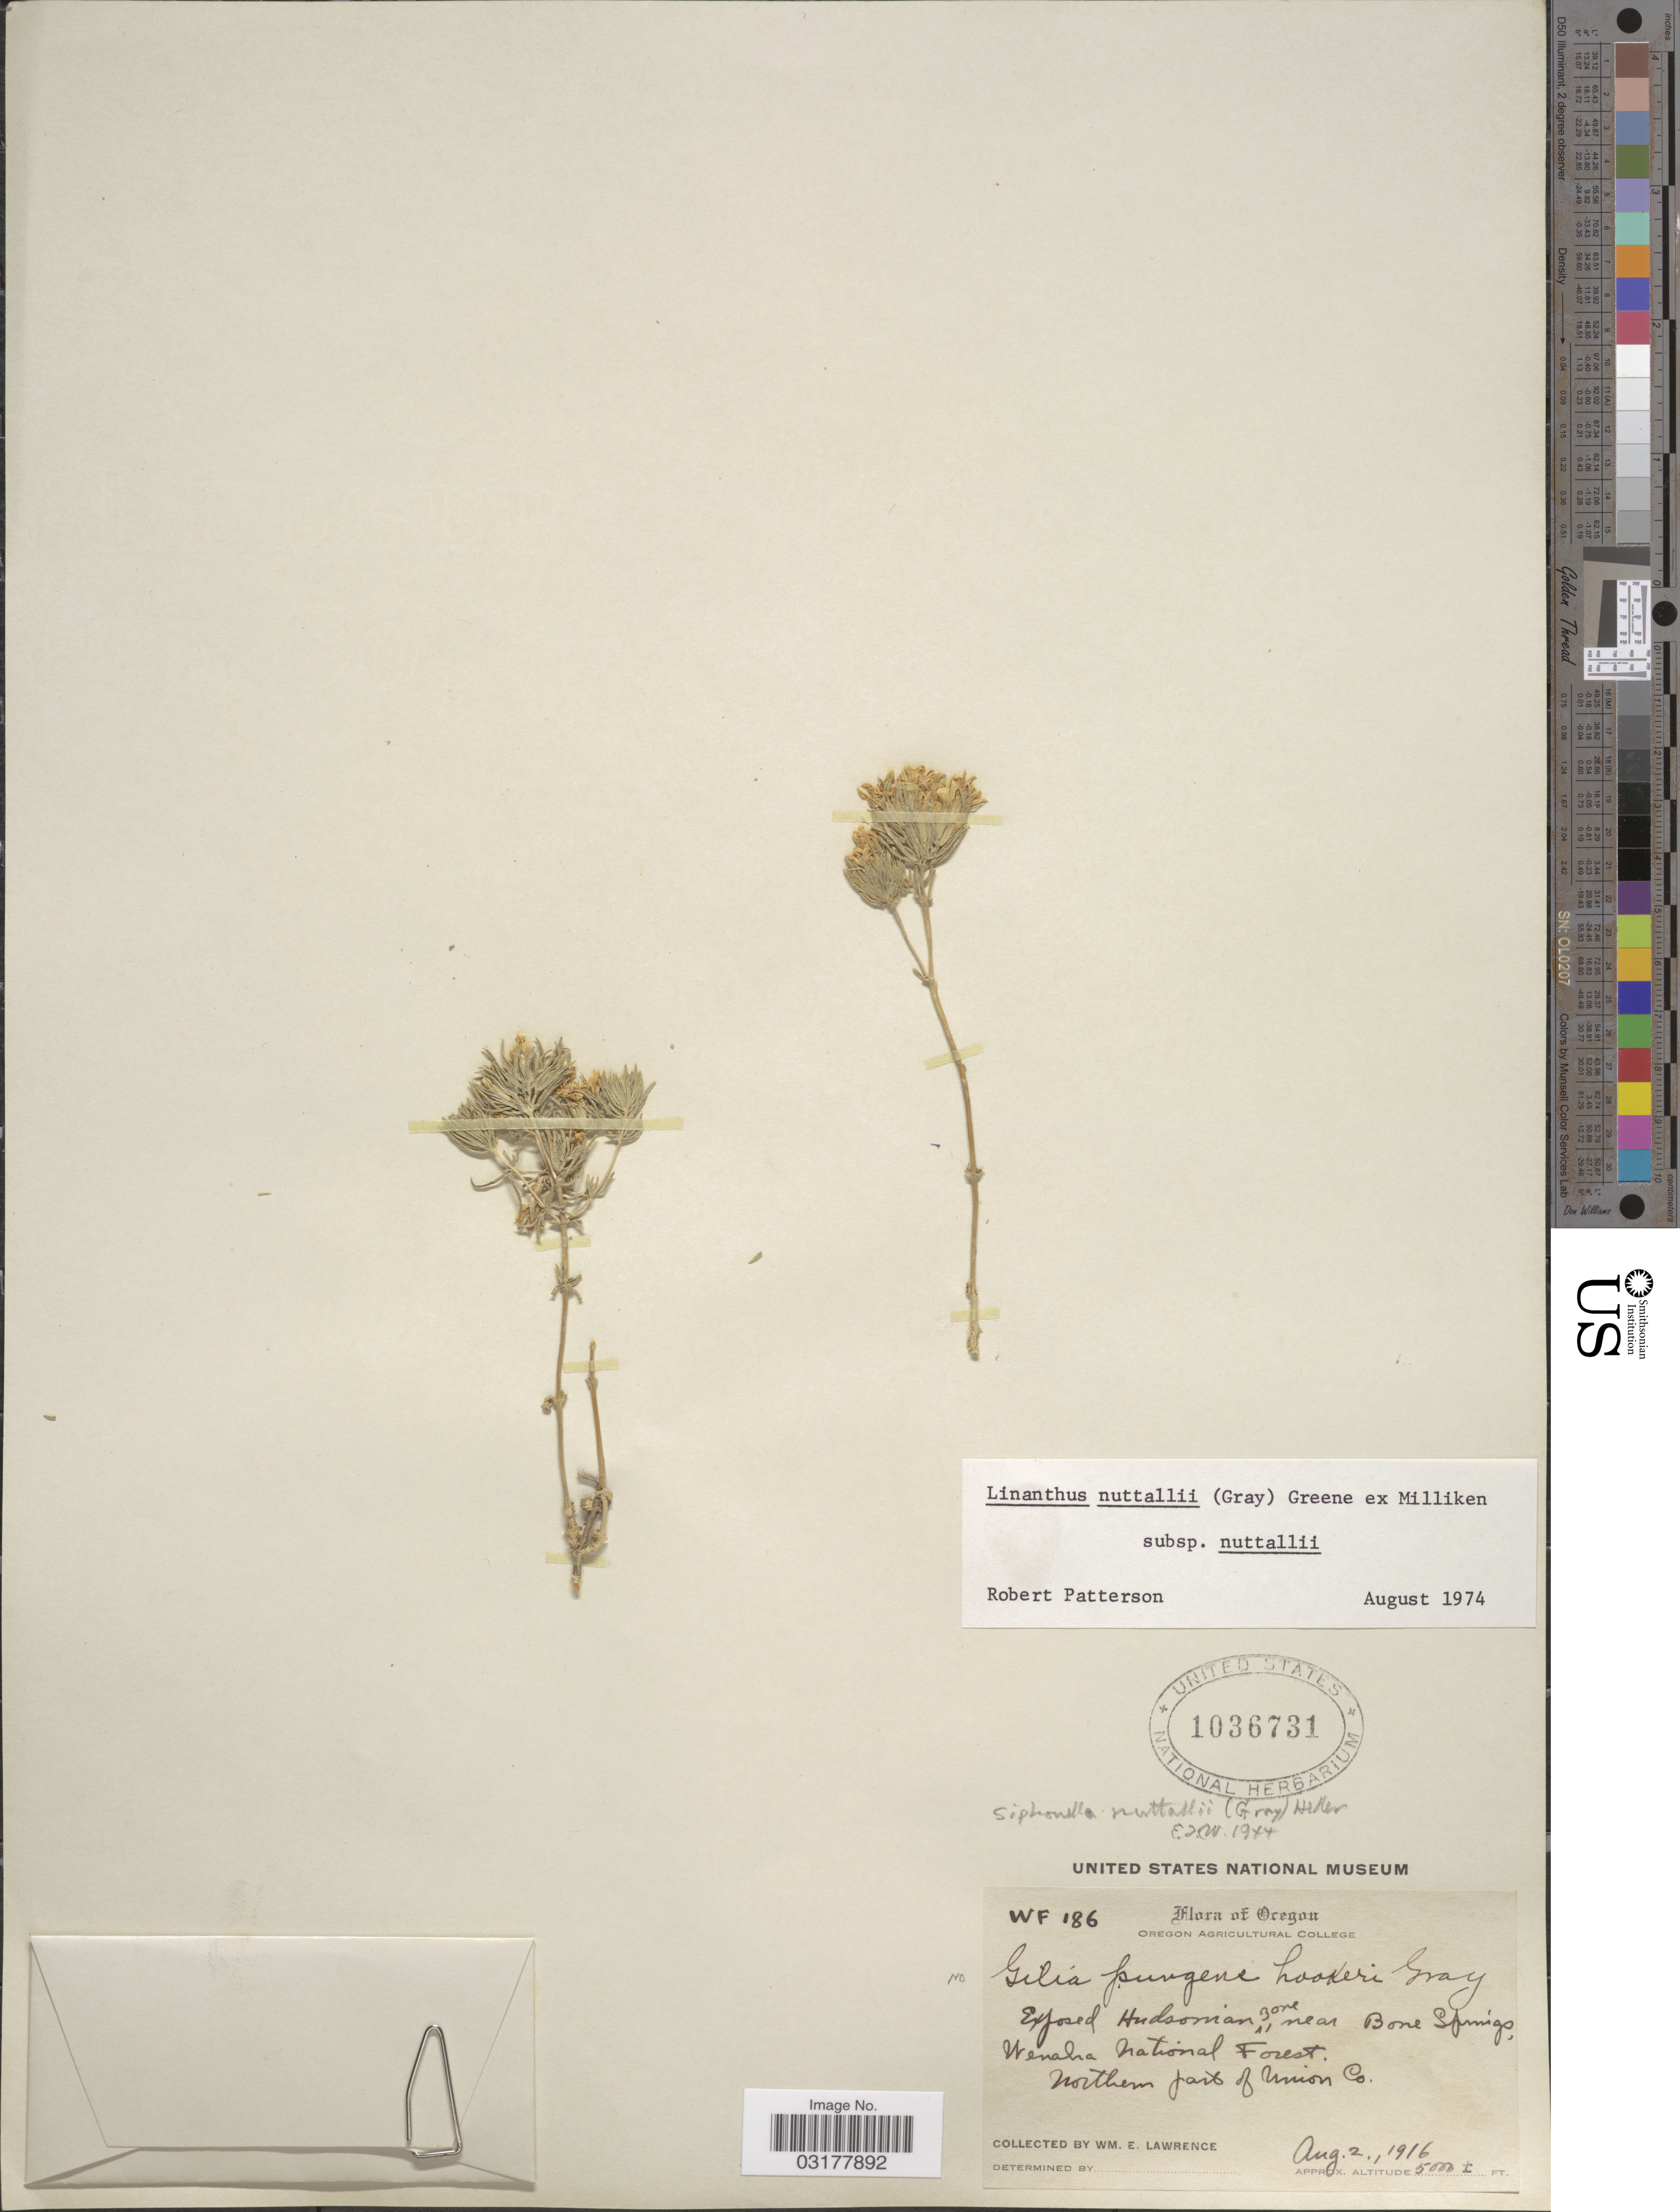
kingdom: Plantae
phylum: Tracheophyta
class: Magnoliopsida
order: Ericales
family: Polemoniaceae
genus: Leptosiphon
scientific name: Leptosiphon nuttallii subsp. nuttallii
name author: (A. Gray) J.M. Porter & L.A. Johnson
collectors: W. Lawrence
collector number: WF186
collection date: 1916-08-02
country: United States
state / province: Oregon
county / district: Union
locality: Exposed Hudsonian zone, near Bone Springs, Wenaha National Forest. Northern part of & Union Co.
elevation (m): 1524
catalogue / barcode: US 1036731